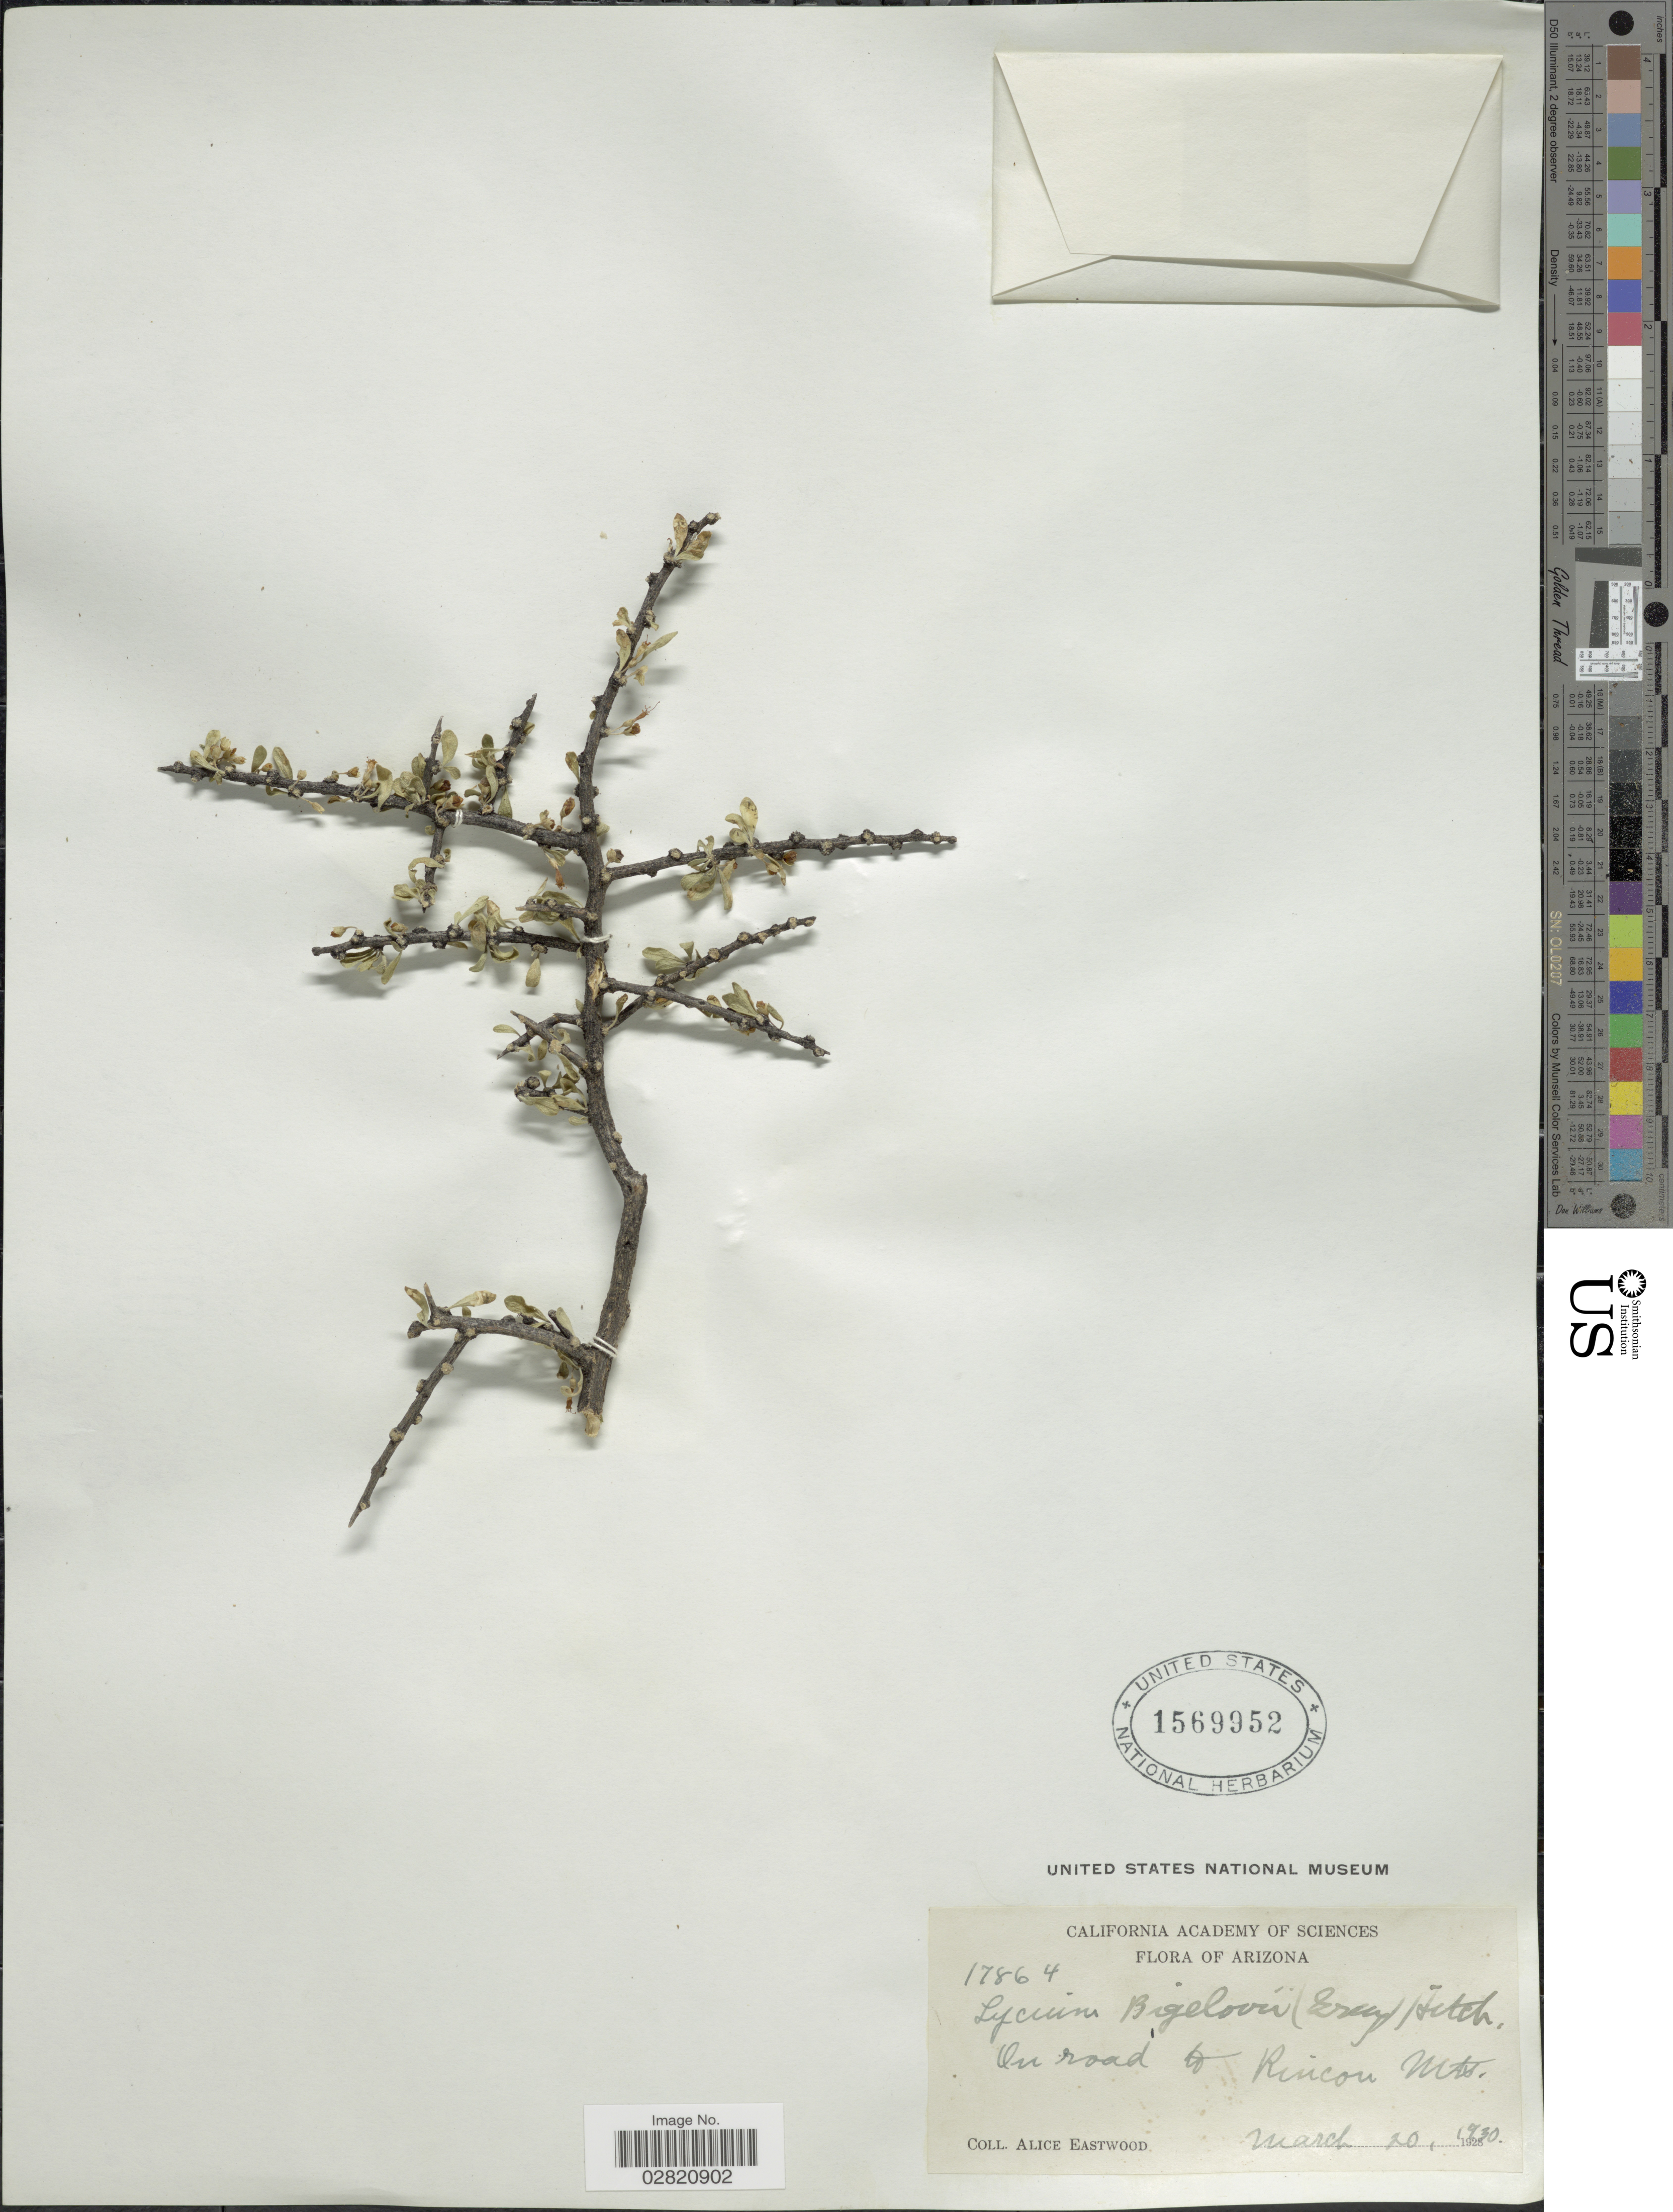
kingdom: Plantae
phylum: Tracheophyta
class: Magnoliopsida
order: Solanales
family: Solanaceae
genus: Lycium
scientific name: Lycium bigelovii (A. Gray) C.L. Hitchc. comb. nov. ined.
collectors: A. Eastwood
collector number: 17864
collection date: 1930-03-20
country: United States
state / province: Arizona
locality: On road to Rincon Mts.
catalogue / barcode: US 1569952